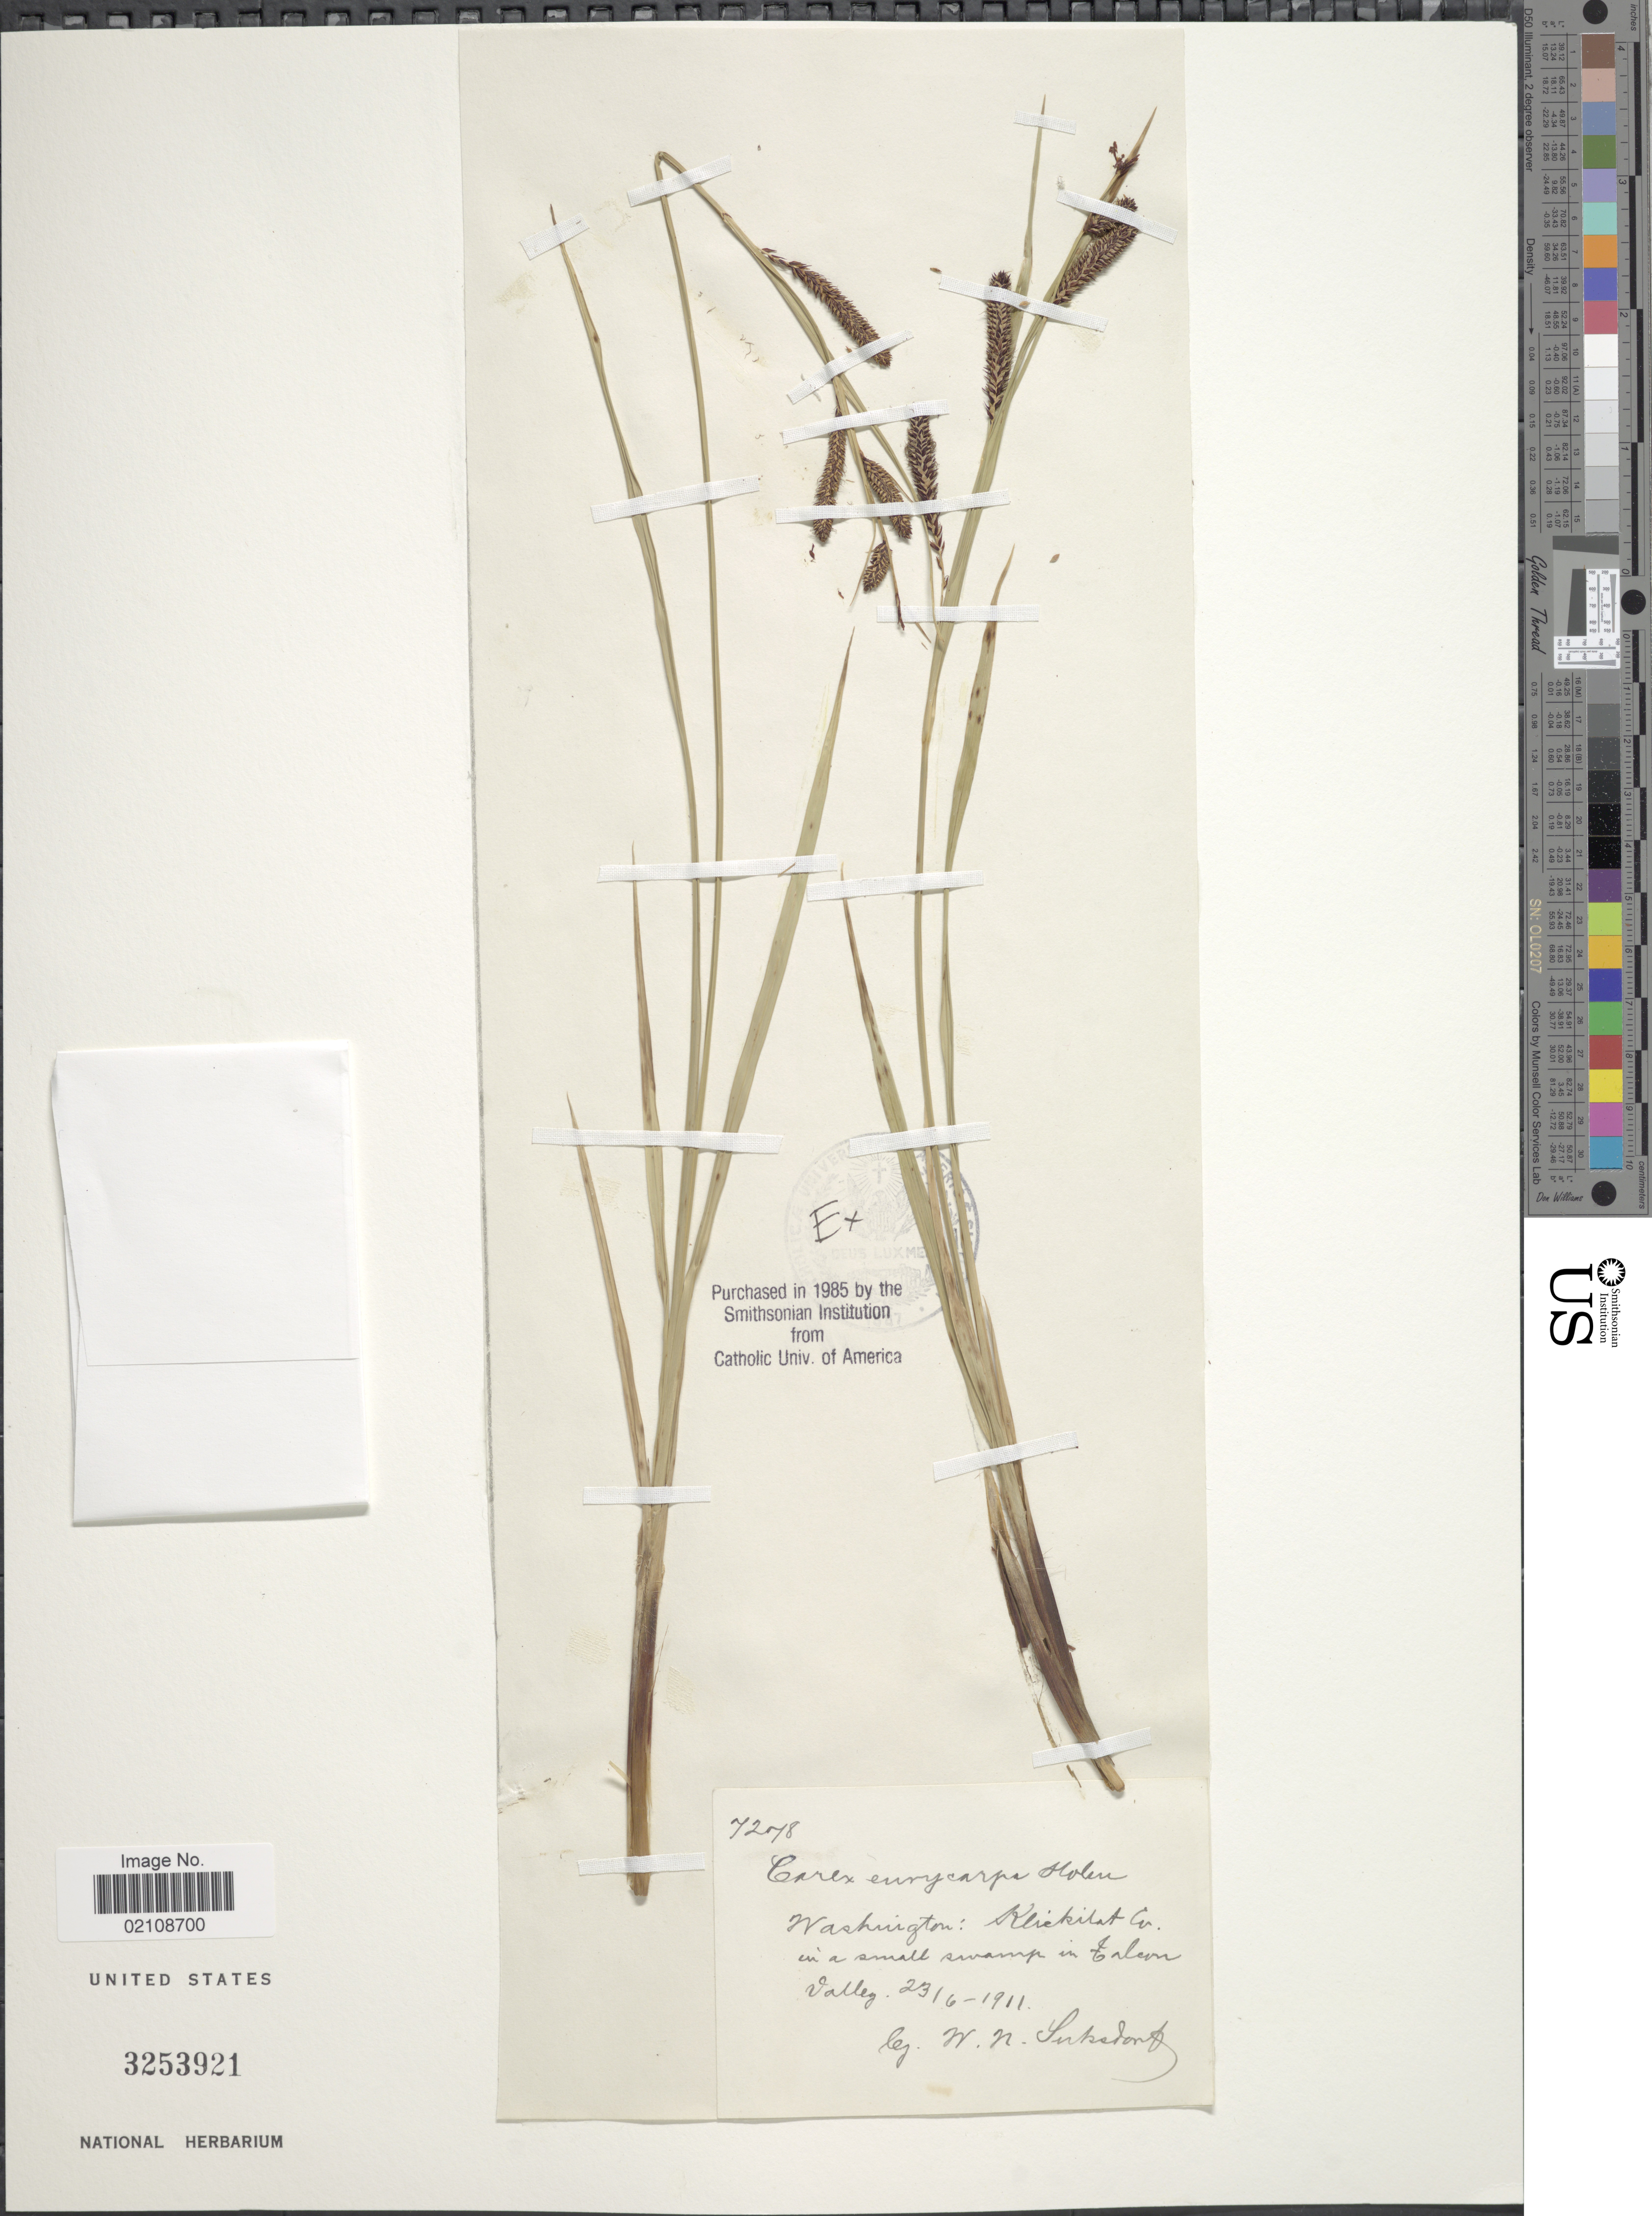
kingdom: Plantae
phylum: Tracheophyta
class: Liliopsida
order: Poales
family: Cyperaceae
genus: Carex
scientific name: Carex angustata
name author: Boott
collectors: W. N. Suksdorf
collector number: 7278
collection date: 1911-06-23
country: United States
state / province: Washington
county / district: Klickitat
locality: Klickitat Co., in a small swamp in Falcon Valley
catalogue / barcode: US 3253921